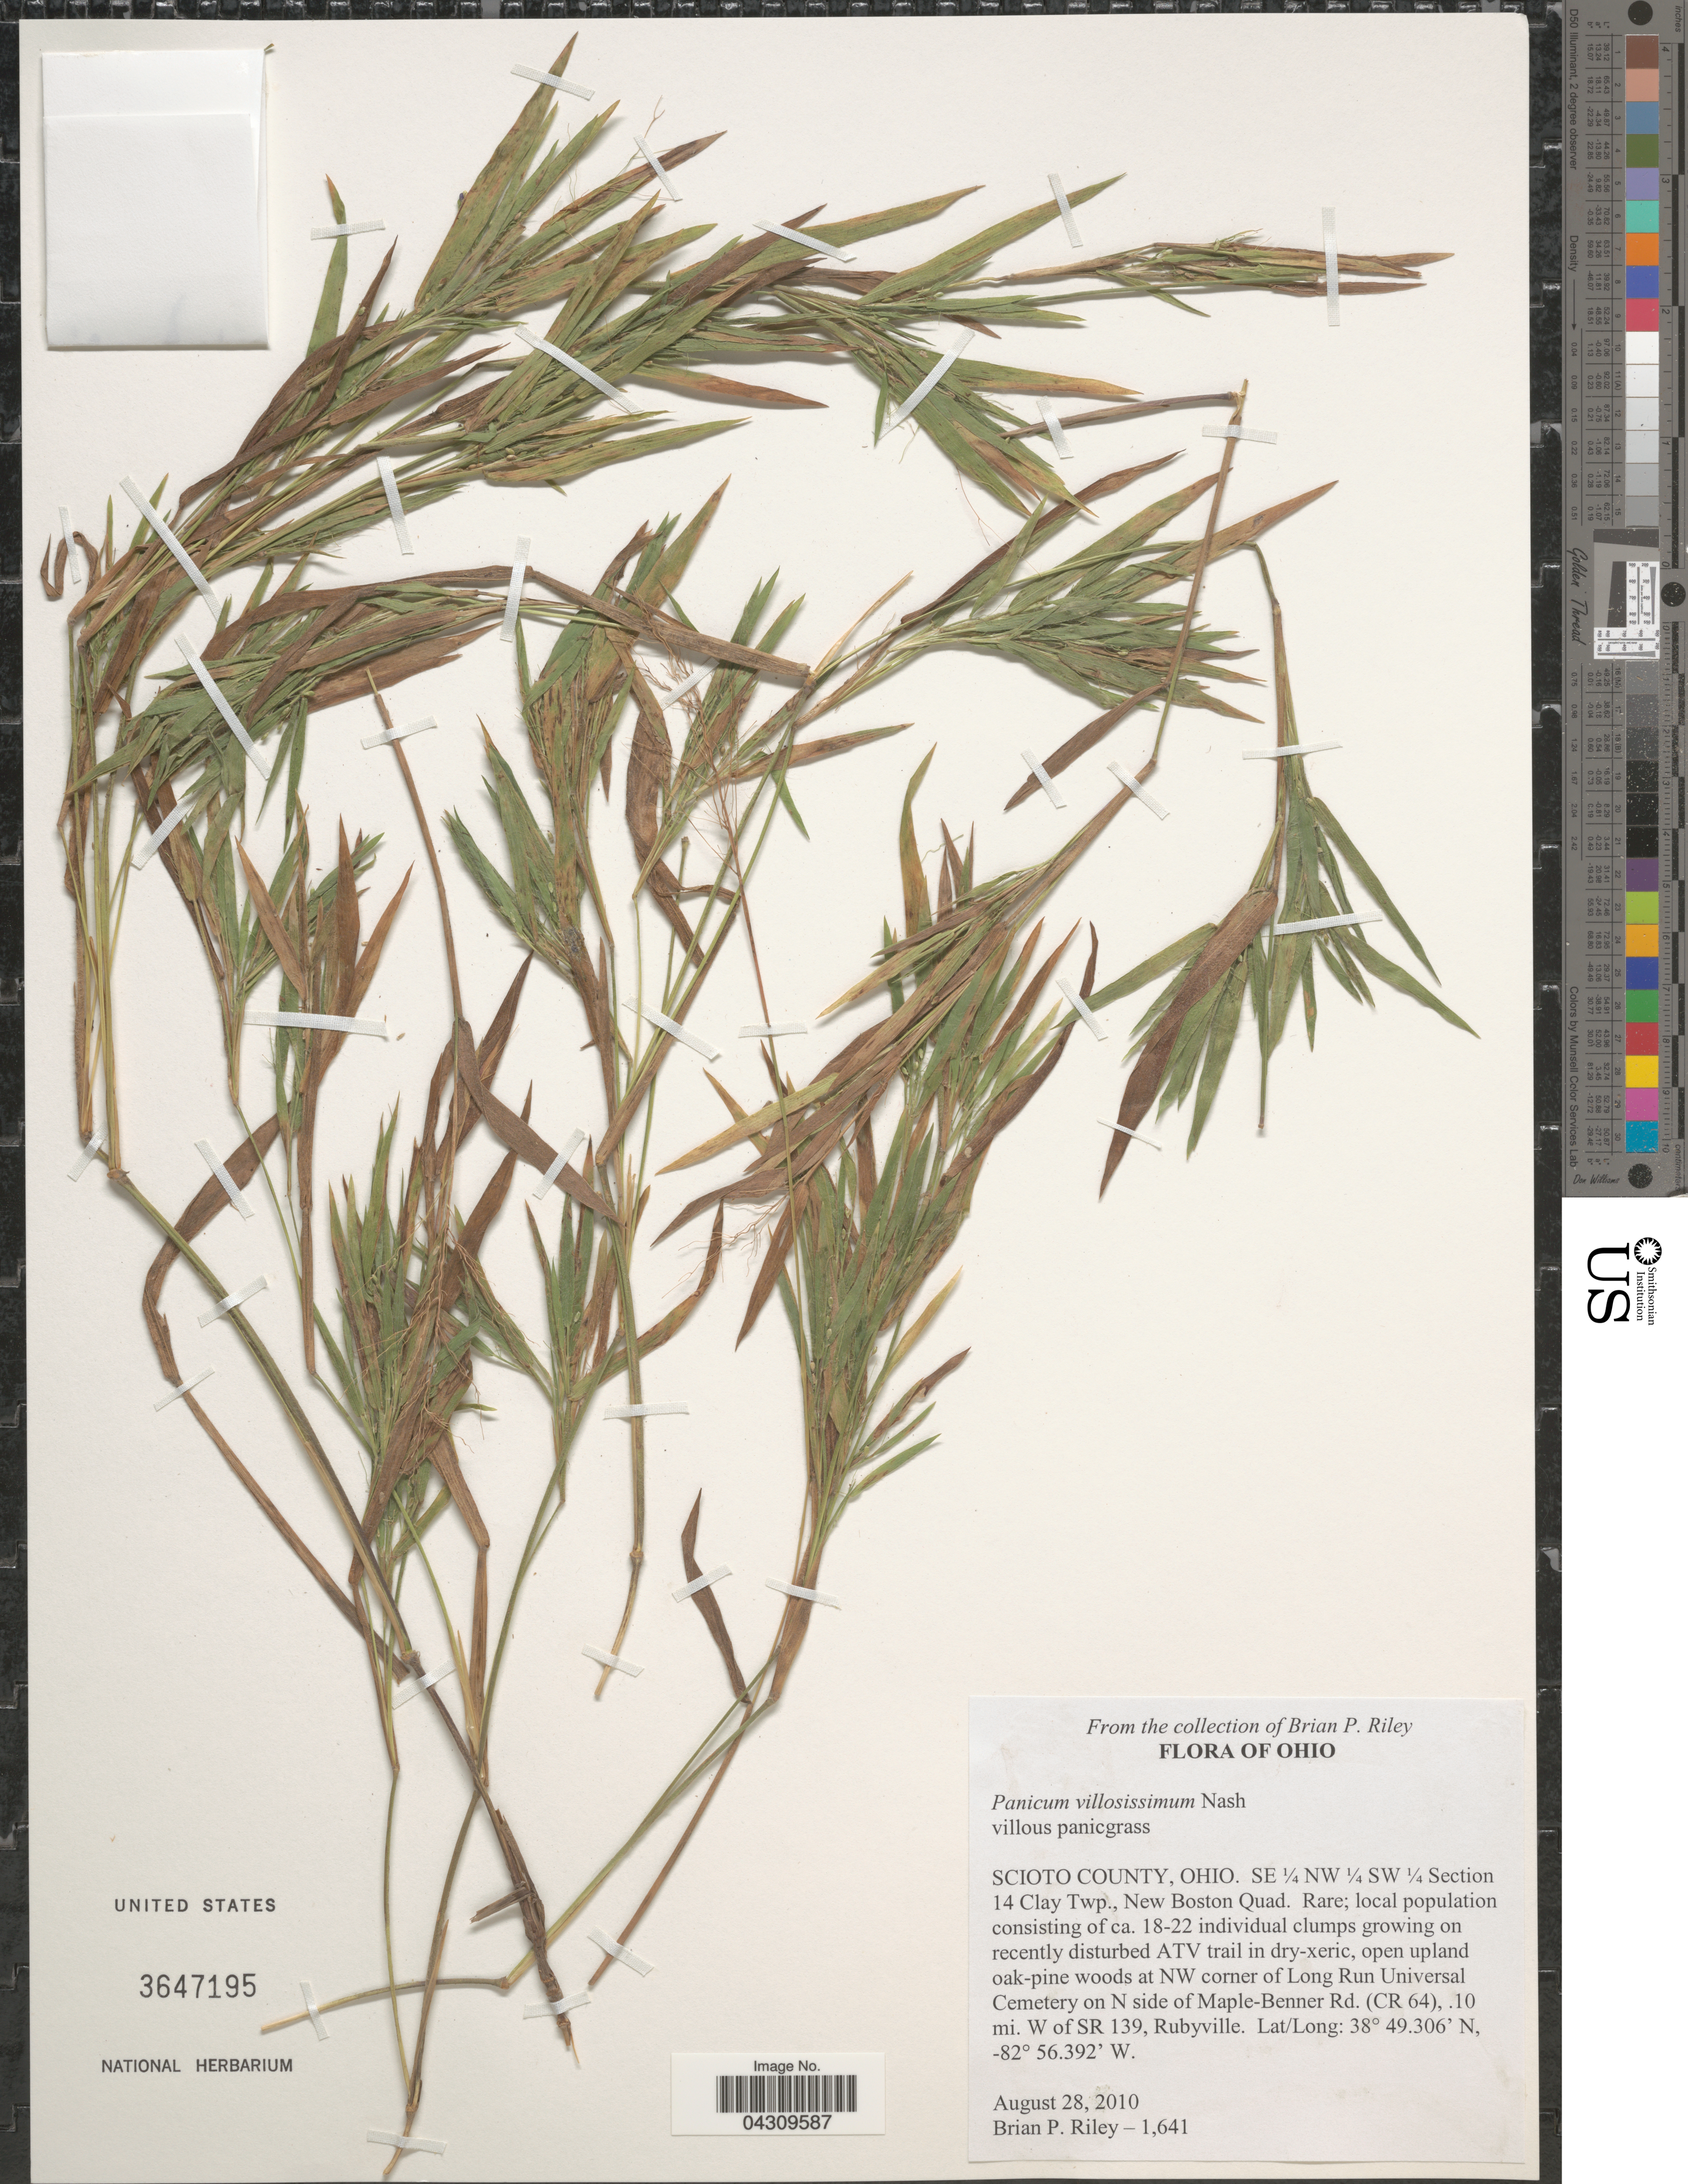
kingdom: Plantae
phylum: Tracheophyta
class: Liliopsida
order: Poales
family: Poaceae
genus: Dichanthelium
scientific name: Dichanthelium acuminatum var. acuminatum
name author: (Sw.) Gould & C.A. Clark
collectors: B. Riley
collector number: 1641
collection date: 2010-08-28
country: United States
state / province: Ohio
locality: Scioto County. SE1/4NW1/4SW1/4 Section 14 Clay Twp., New Boston Quad. Open upland oak-pine woods at NW corner of Long Run Universal Cemetery on N side of Maple-Benner Rd. (CR 64), .10 mi. W of SR 139, Rubyville.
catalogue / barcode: US 3647195